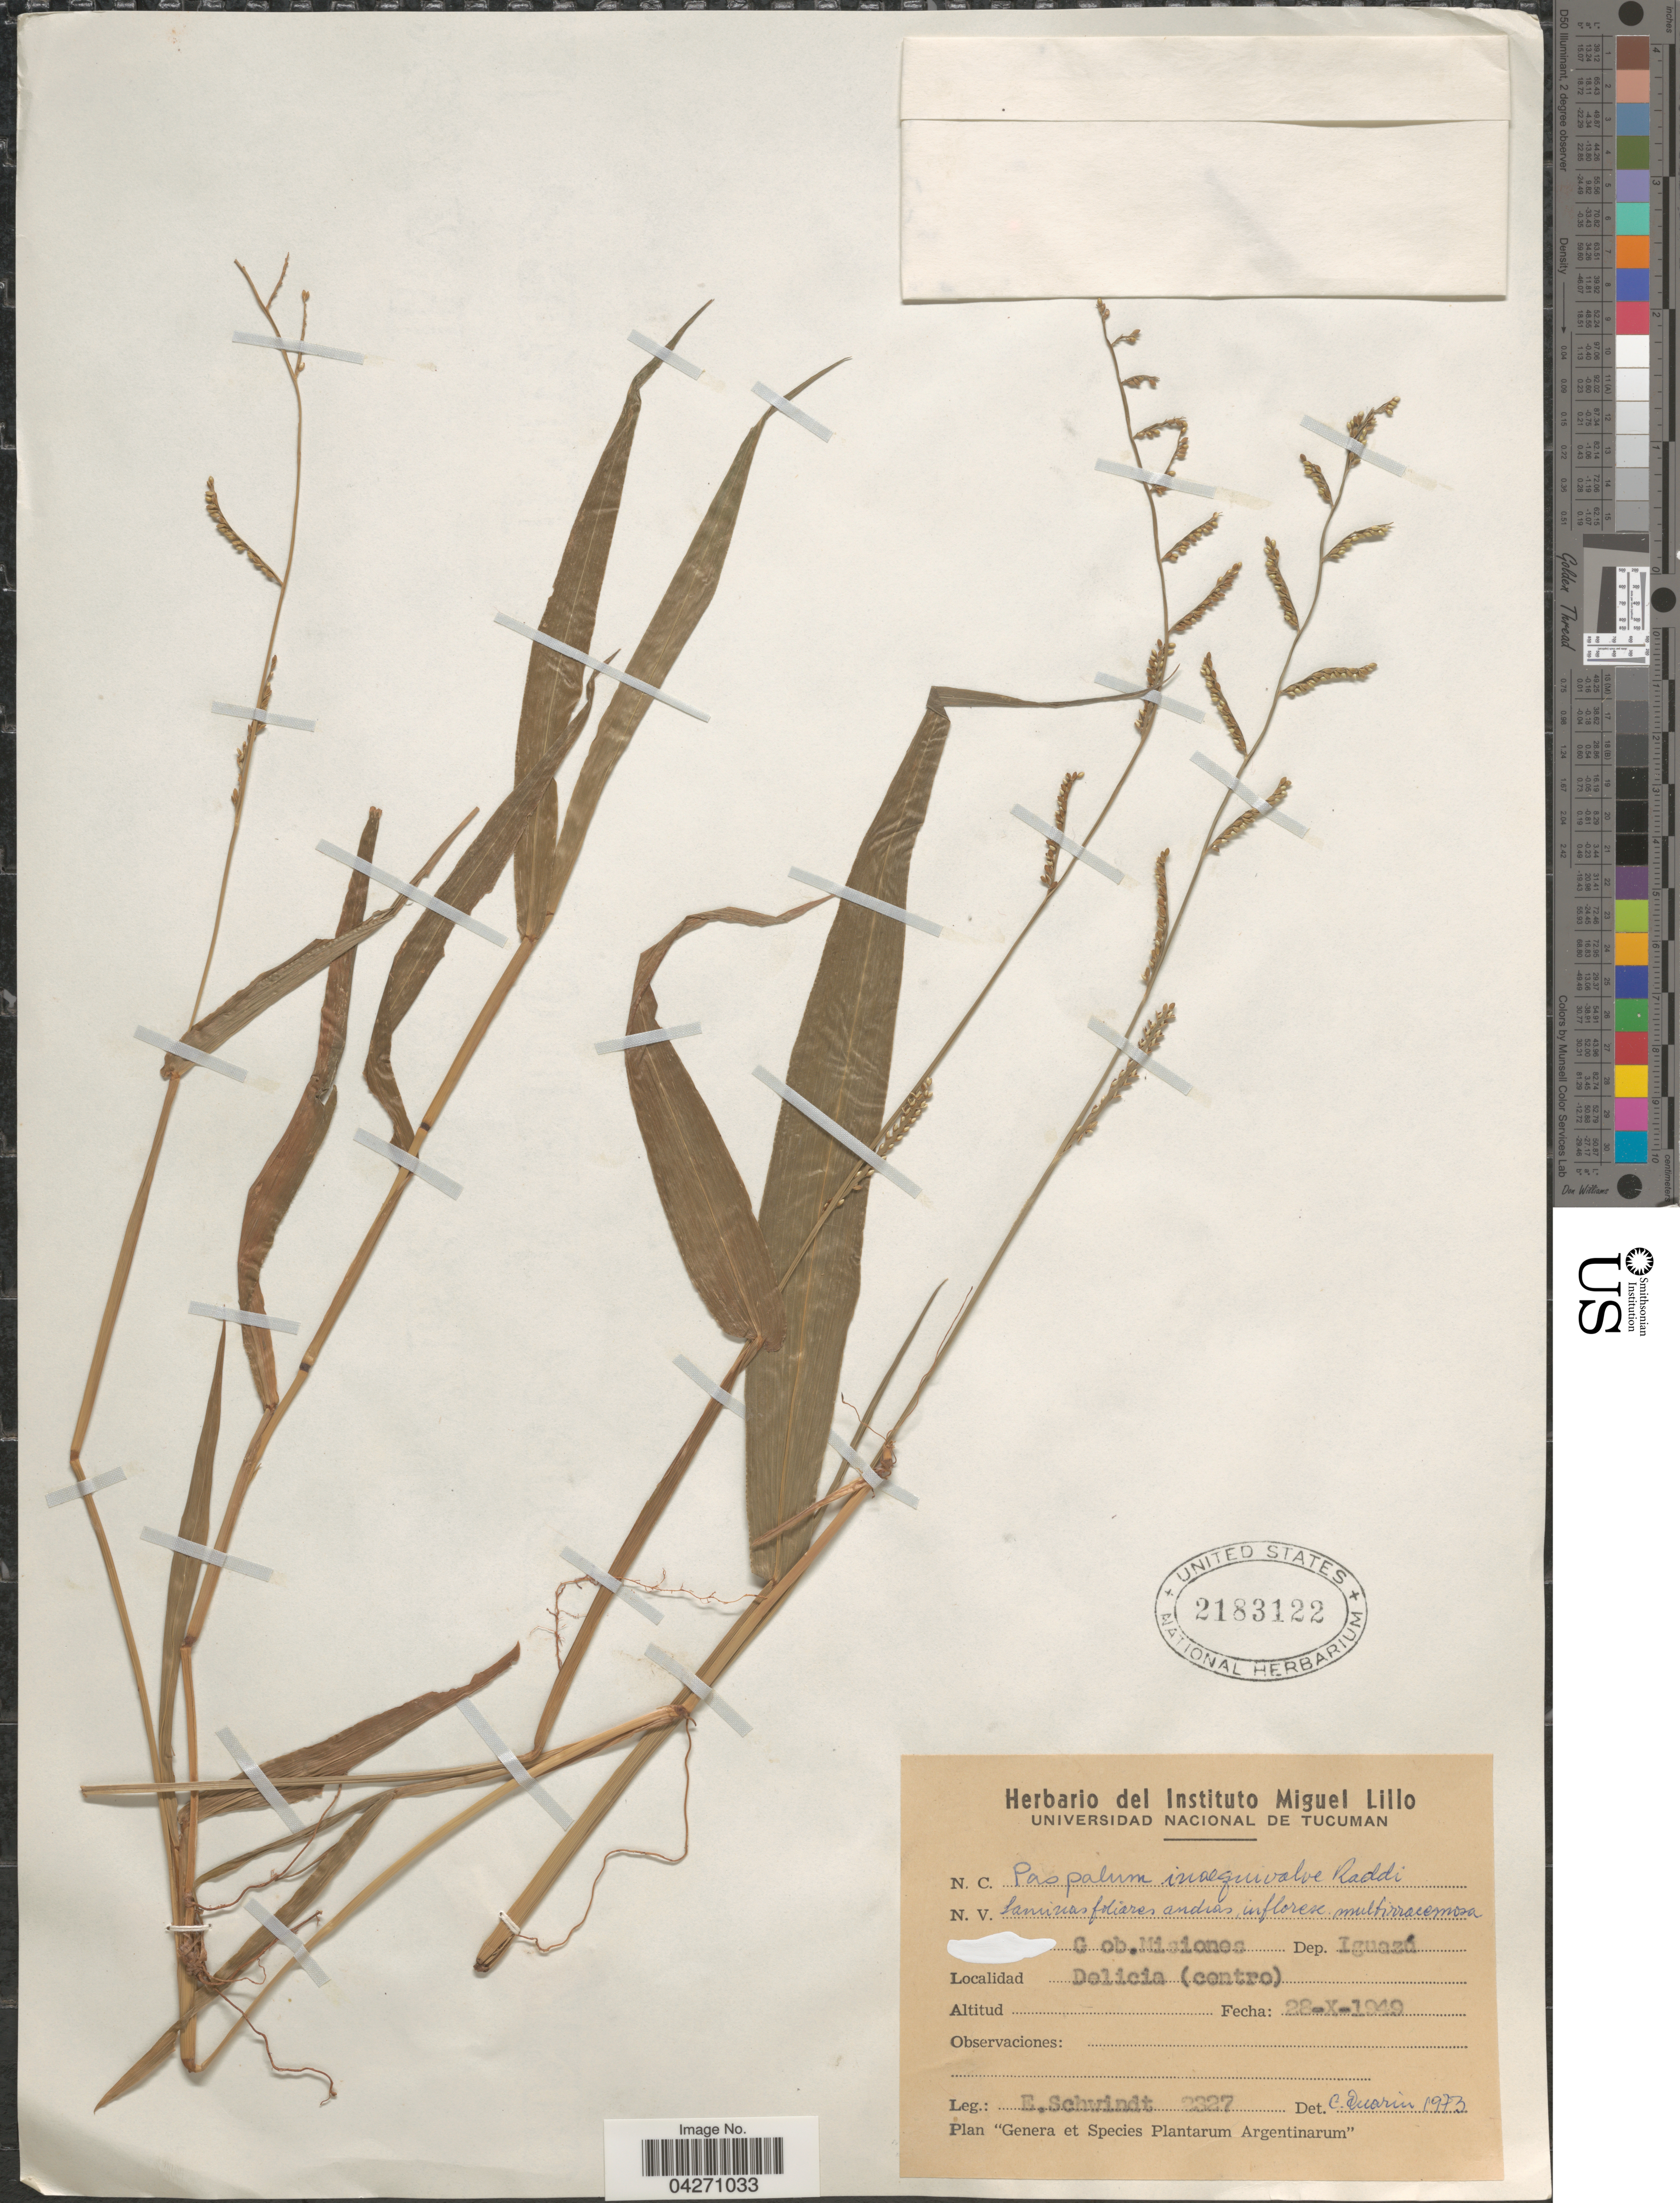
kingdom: Plantae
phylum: Tracheophyta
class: Liliopsida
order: Poales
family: Poaceae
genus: Paspalum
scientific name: Paspalum inaequivalve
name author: Raddi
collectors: E. Schwindt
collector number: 2327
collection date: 1949-10-28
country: Argentina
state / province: Misiones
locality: Gob. Misiones. Dep. Iguazú. Delicia (centro).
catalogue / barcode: US 2183122